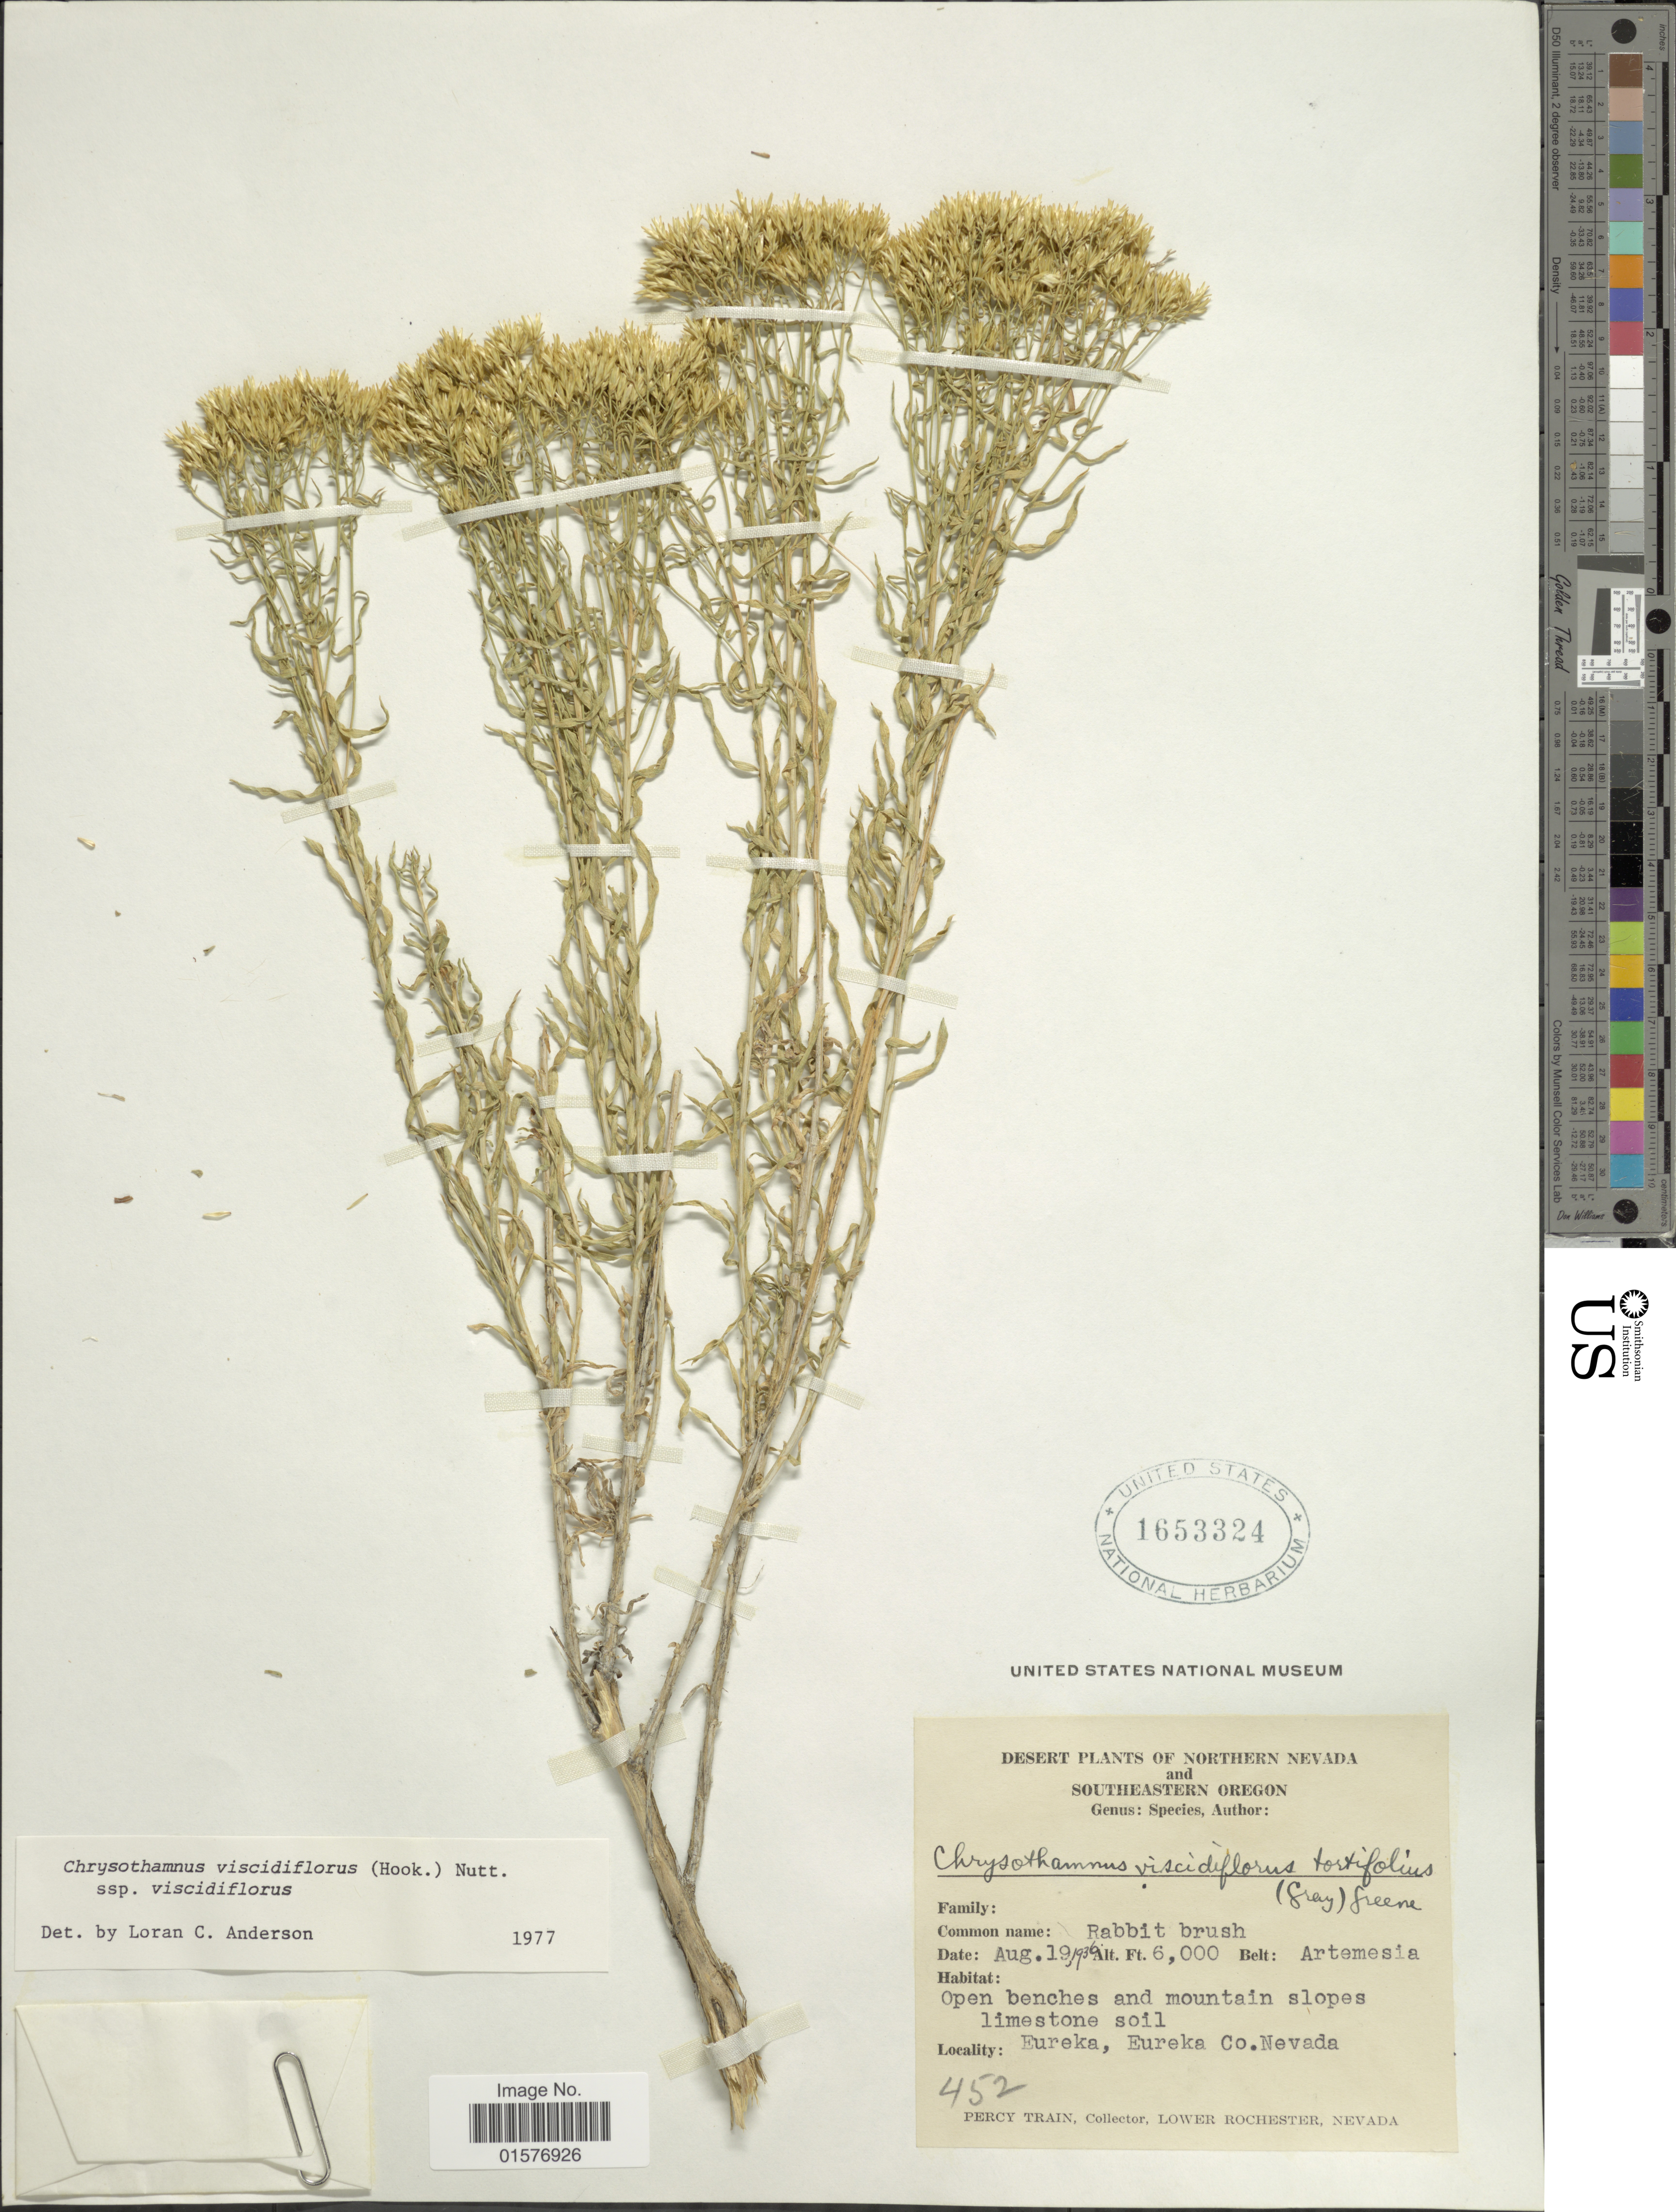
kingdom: Plantae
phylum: Tracheophyta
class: Magnoliopsida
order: Asterales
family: Asteraceae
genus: Chrysothamnus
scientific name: Chrysothamnus viscidiflorus subsp. viscidiflorus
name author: (Hook.) Nutt.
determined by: Urbatsch, Lowell E., Curator (LSU), Louisiana State University (UNITED STATES)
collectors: P. Train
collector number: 452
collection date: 1936-08-19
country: United States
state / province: Nevada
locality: Northern Nevada and Southeastern Oregon, Eureka, Eureka Co., Lower Rochester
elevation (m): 1829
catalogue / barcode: US 1653324